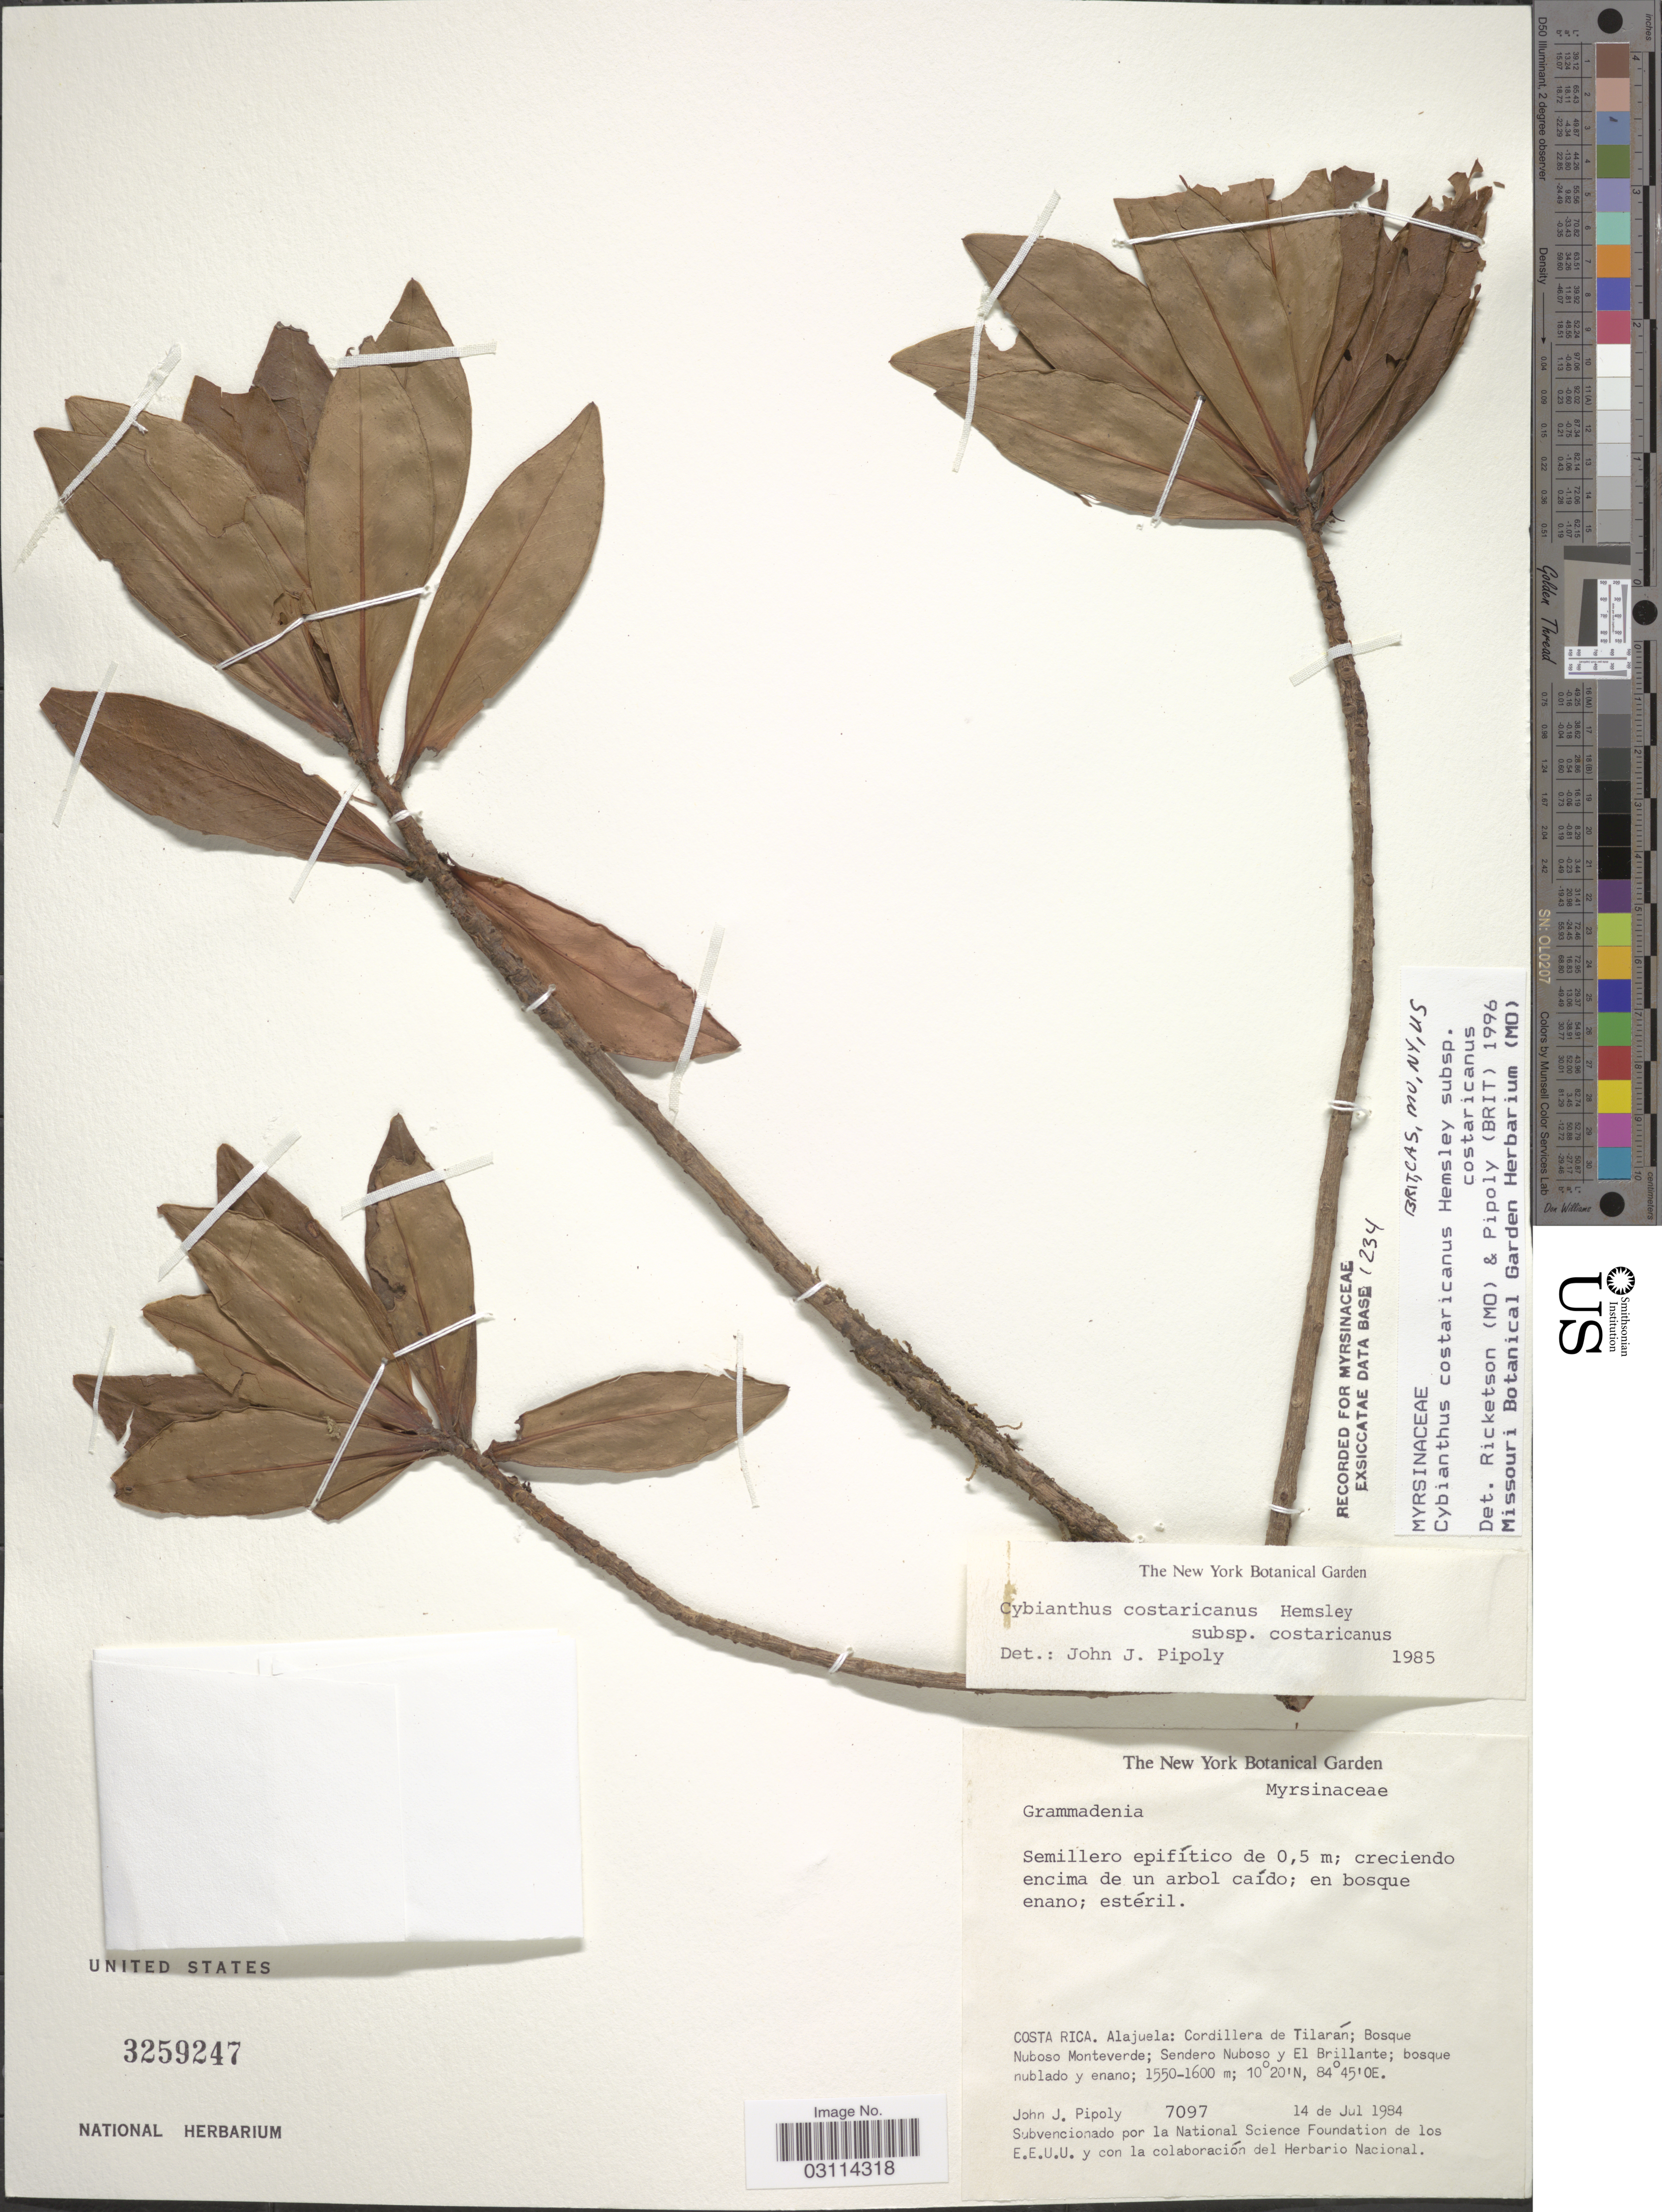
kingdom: Plantae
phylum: Tracheophyta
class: Magnoliopsida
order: Ericales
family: Primulaceae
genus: Cybianthus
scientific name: Cybianthus costaricanus subsp. costaricanus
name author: Hemsl.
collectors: J. J. Pipoly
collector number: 7097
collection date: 1984-07-14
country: Costa Rica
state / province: Alajuela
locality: Cordillera de Tilarán; Bosque Nuboso Monteverde; Sendero Nuboso y El Brillante.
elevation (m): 1550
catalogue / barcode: US 3259247